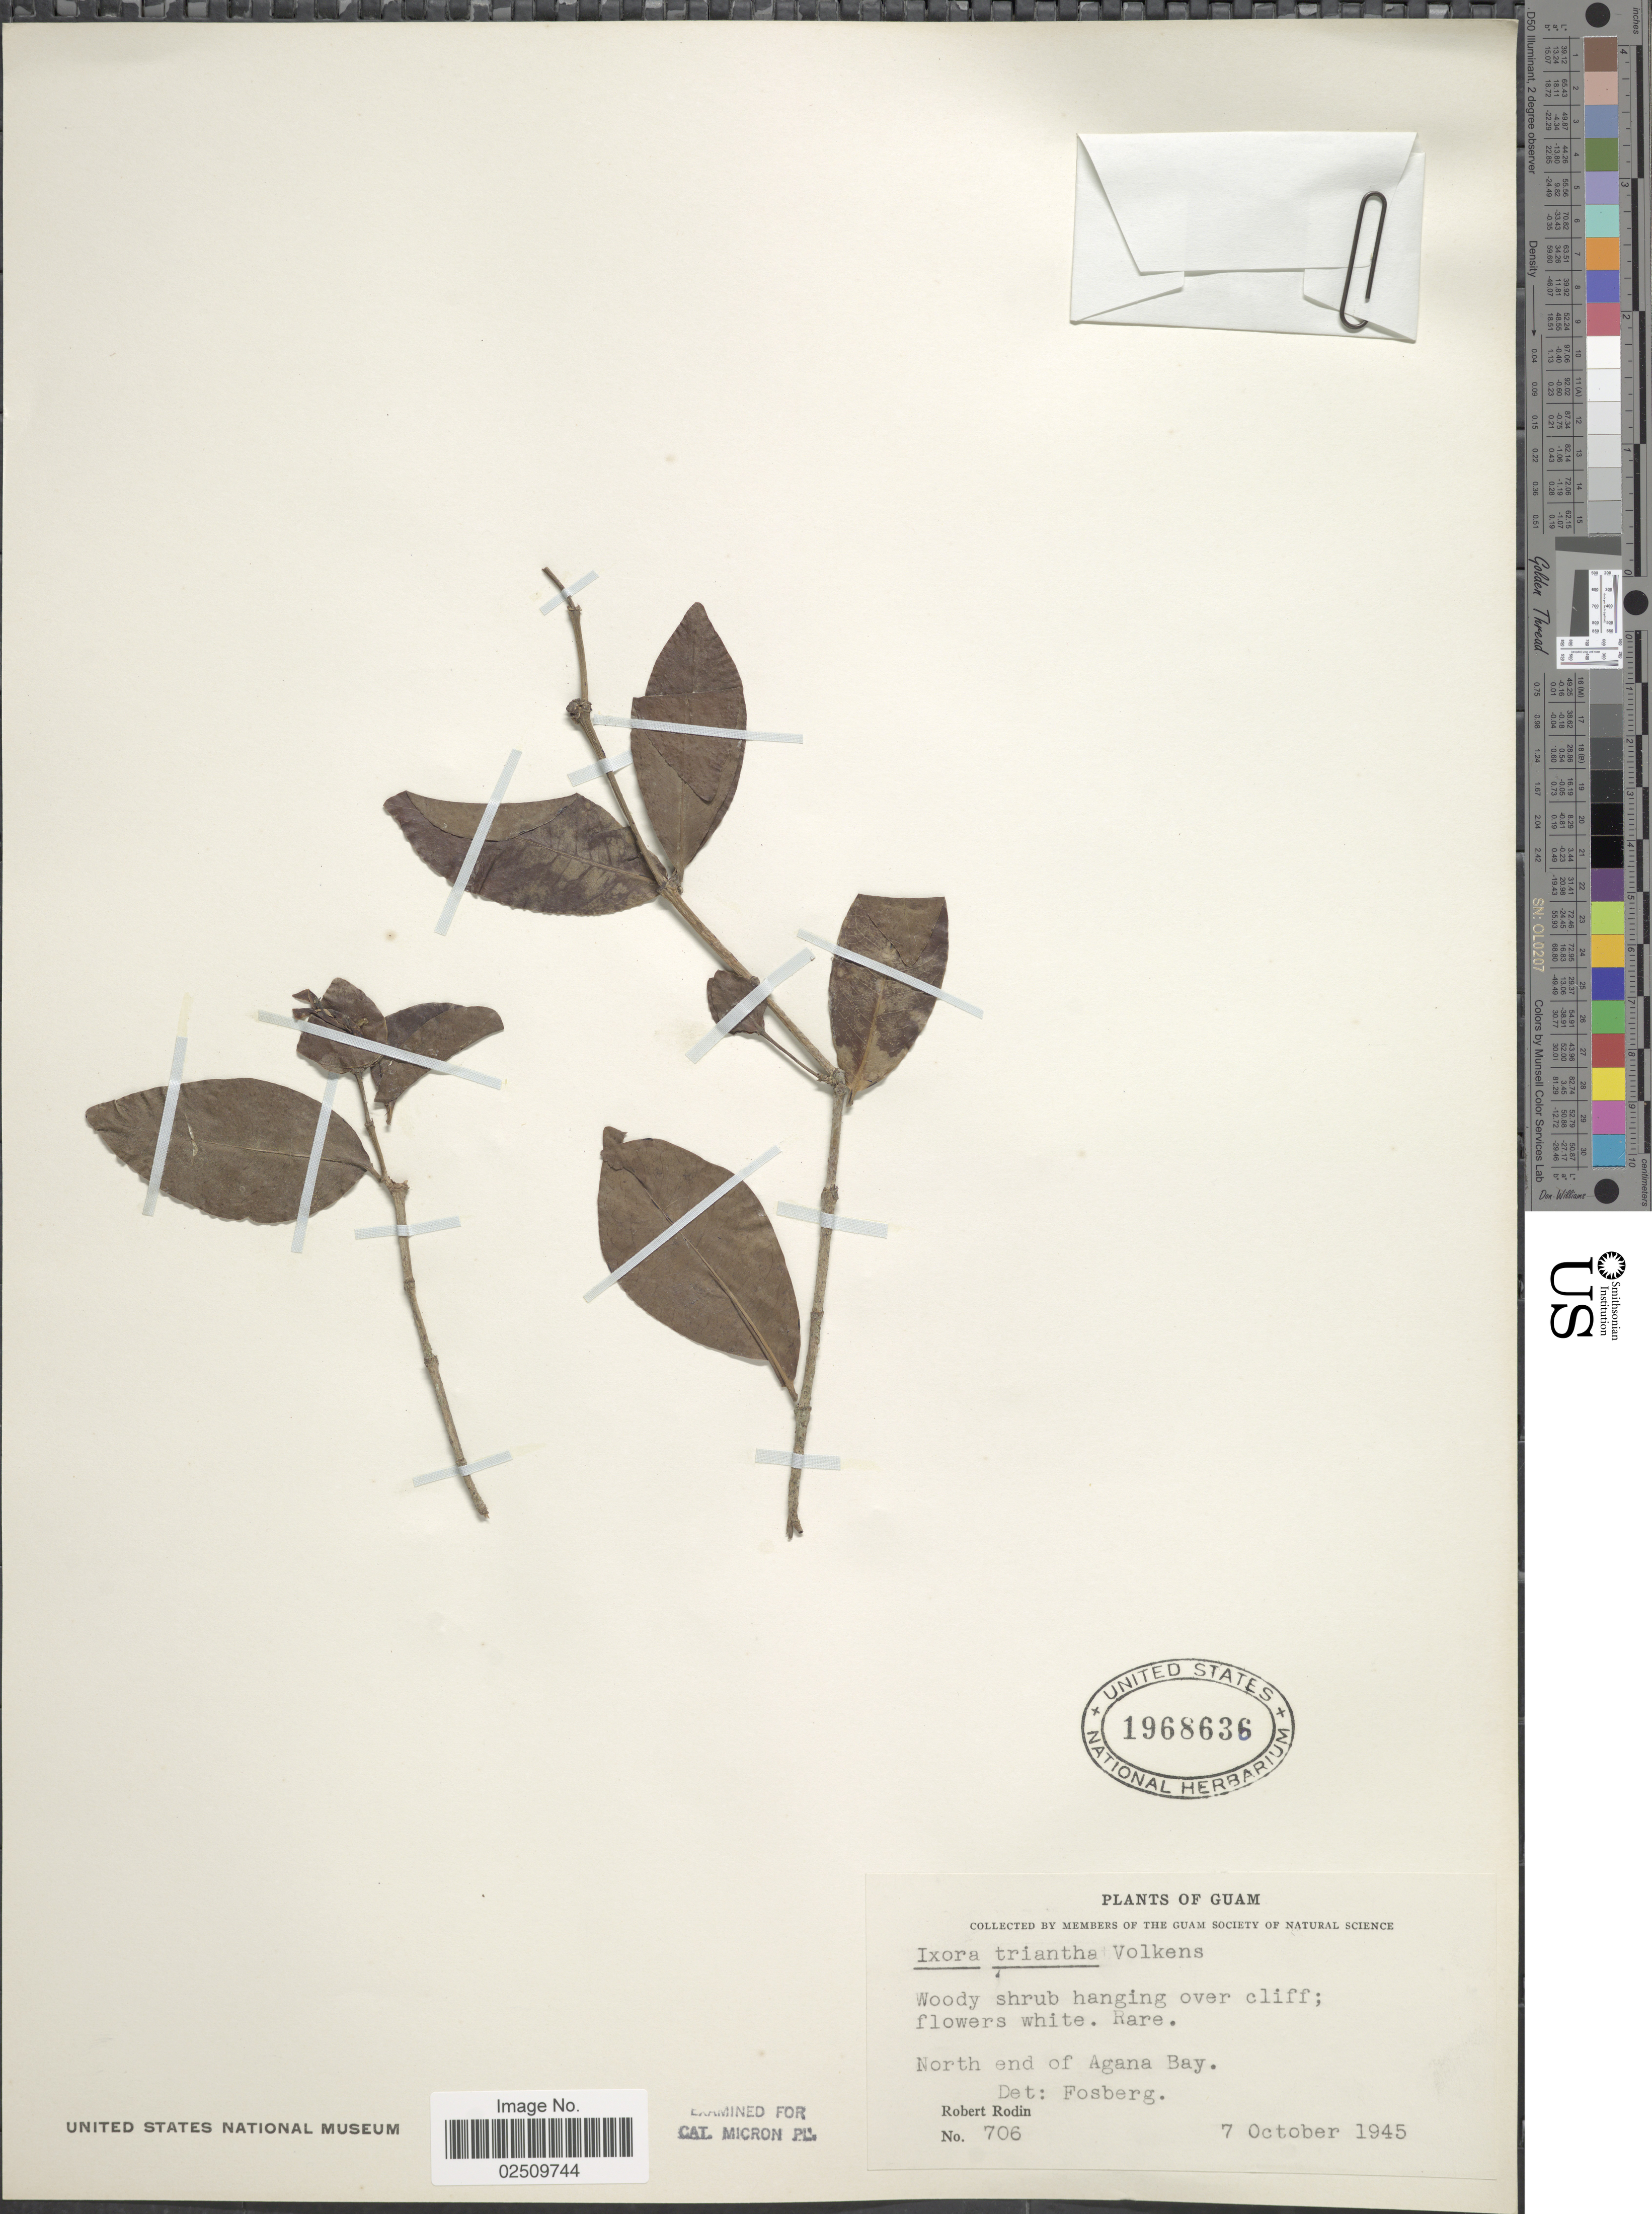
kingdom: Plantae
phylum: Tracheophyta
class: Magnoliopsida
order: Gentianales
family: Rubiaceae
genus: Ixora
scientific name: Ixora triantha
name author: Volkens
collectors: R. Rodin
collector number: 706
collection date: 1945-10-07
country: Guam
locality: Woody shrub hanging over cliff, North end of Agana Bay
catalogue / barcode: US 1968636